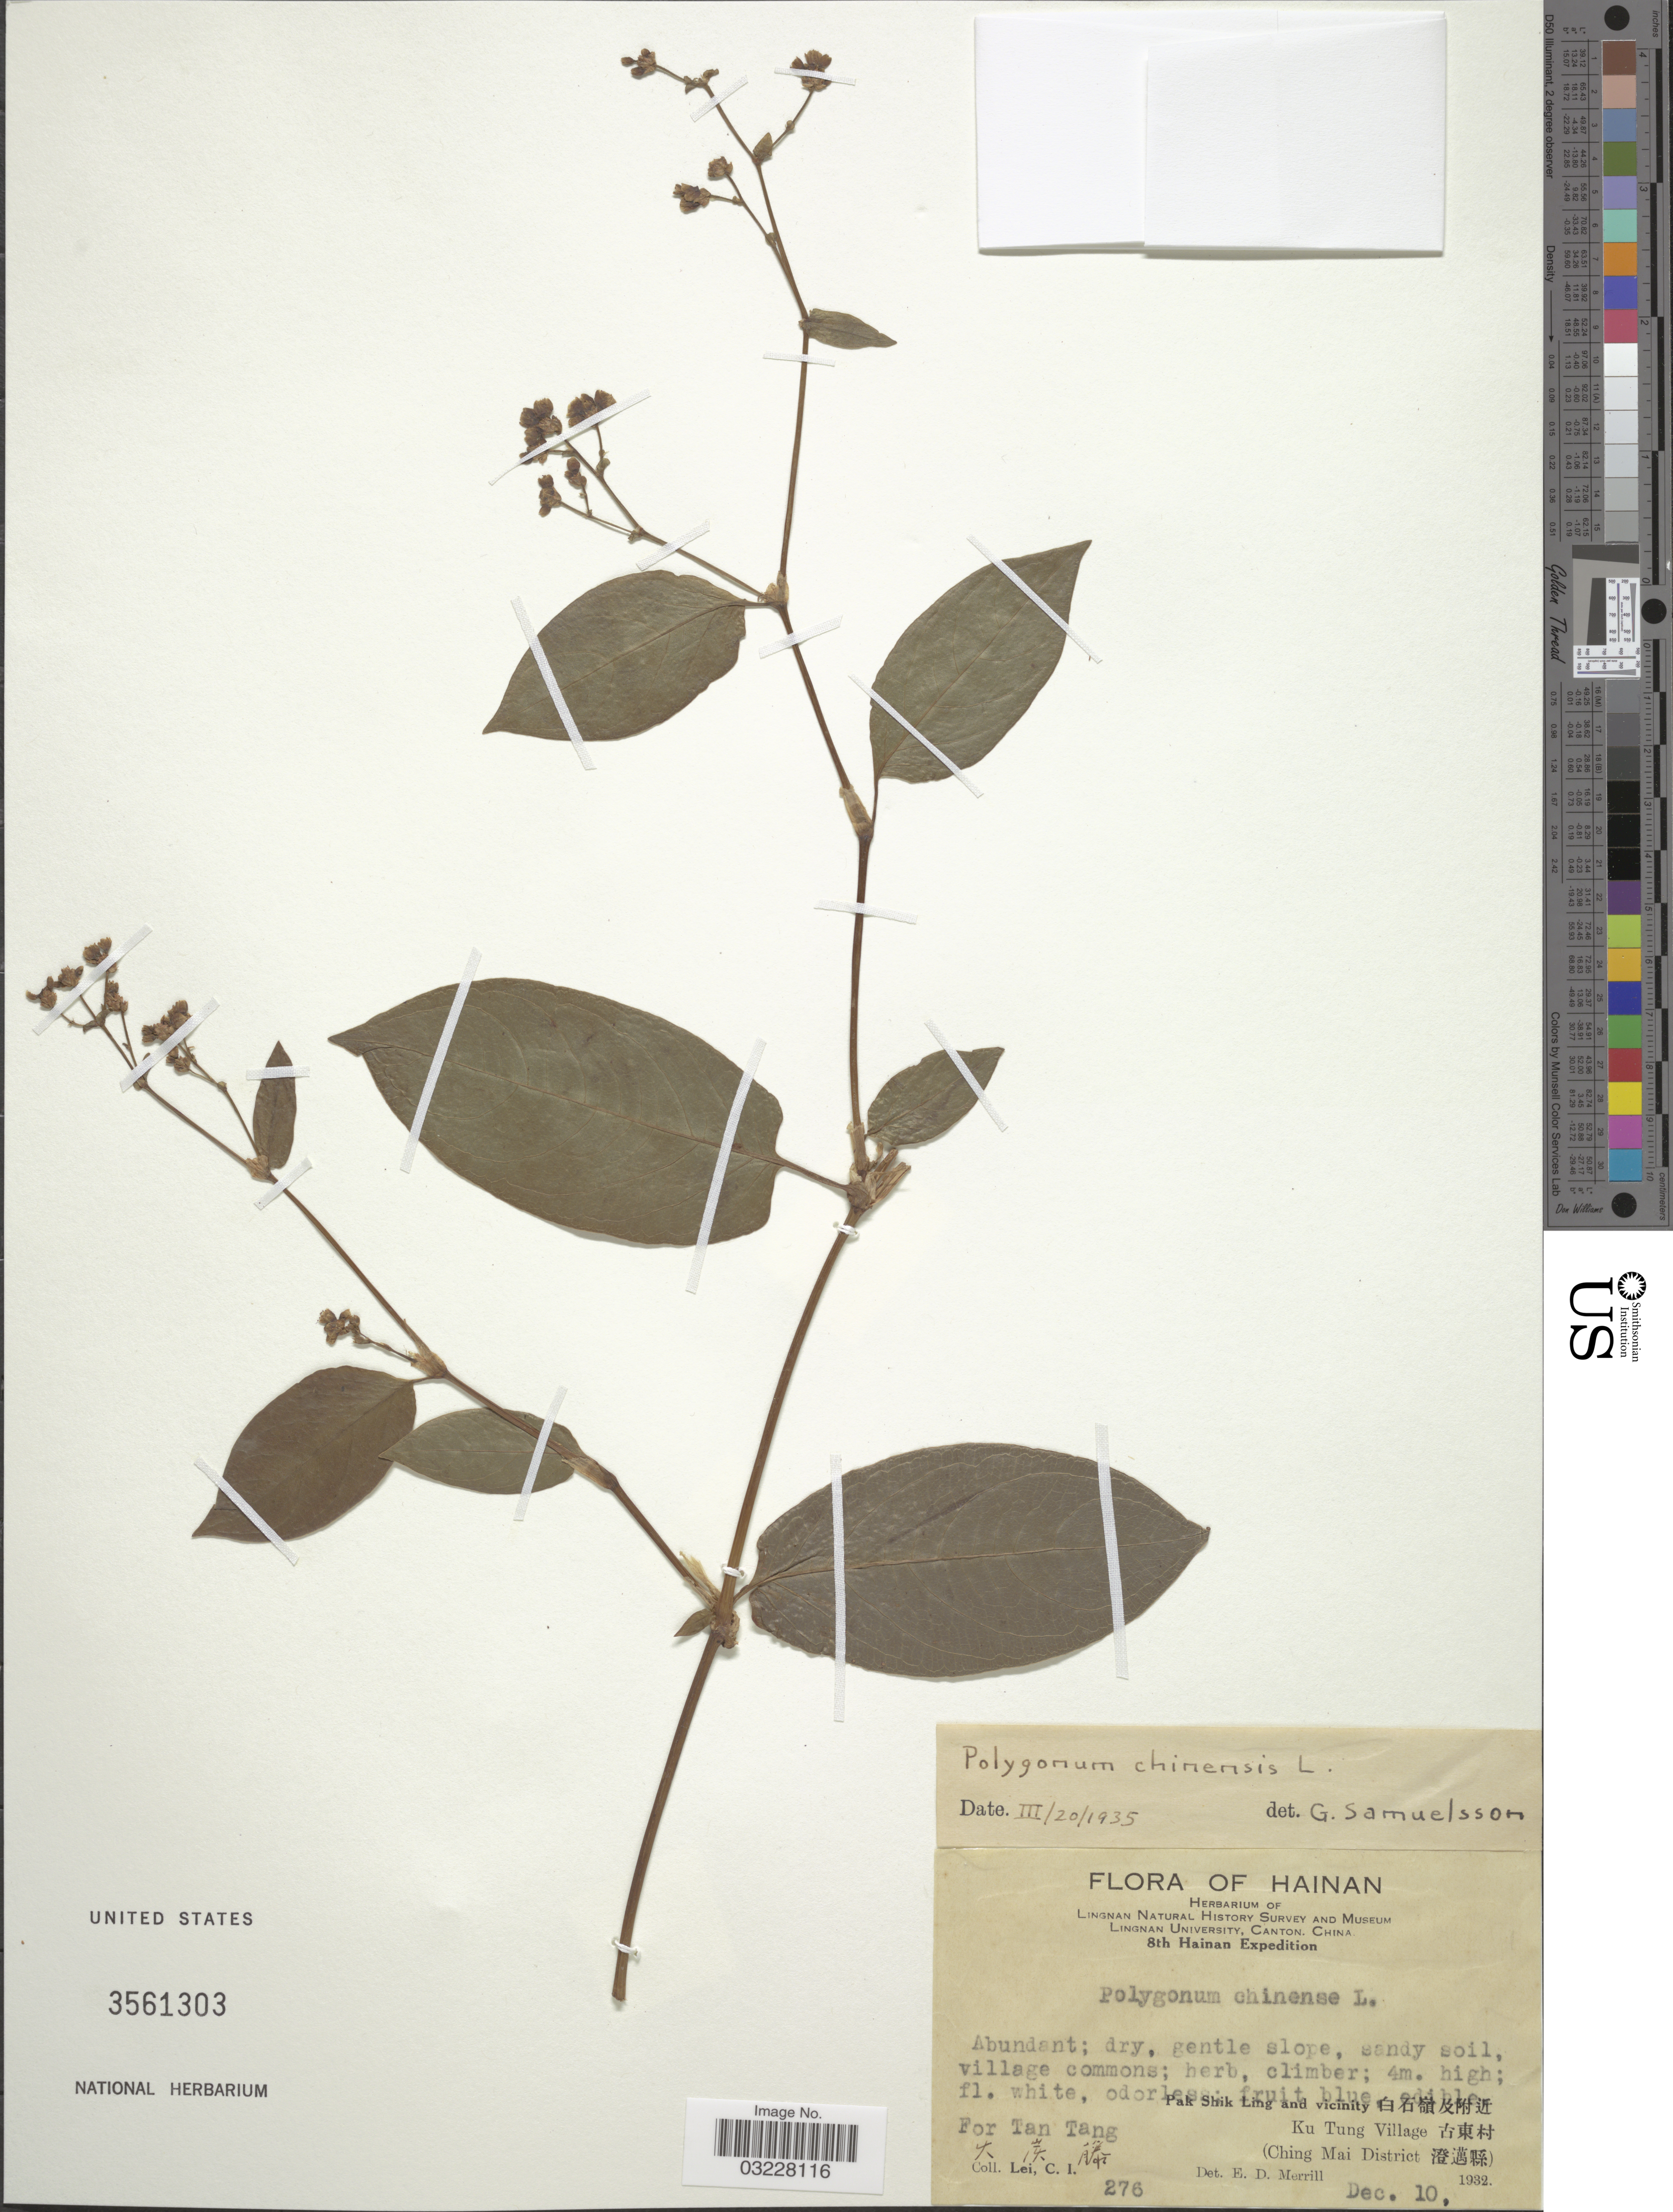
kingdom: Plantae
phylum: Tracheophyta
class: Magnoliopsida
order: Caryophyllales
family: Polygonaceae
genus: Polygonum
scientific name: Polygonum chinense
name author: L.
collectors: C. I. Lei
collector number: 276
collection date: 1932-12-10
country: China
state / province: Hainan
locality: PakShikLing and Vicinity, Ku Tung Village, (Ching Mai District), (Ching Mai District.)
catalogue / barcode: US 3561303